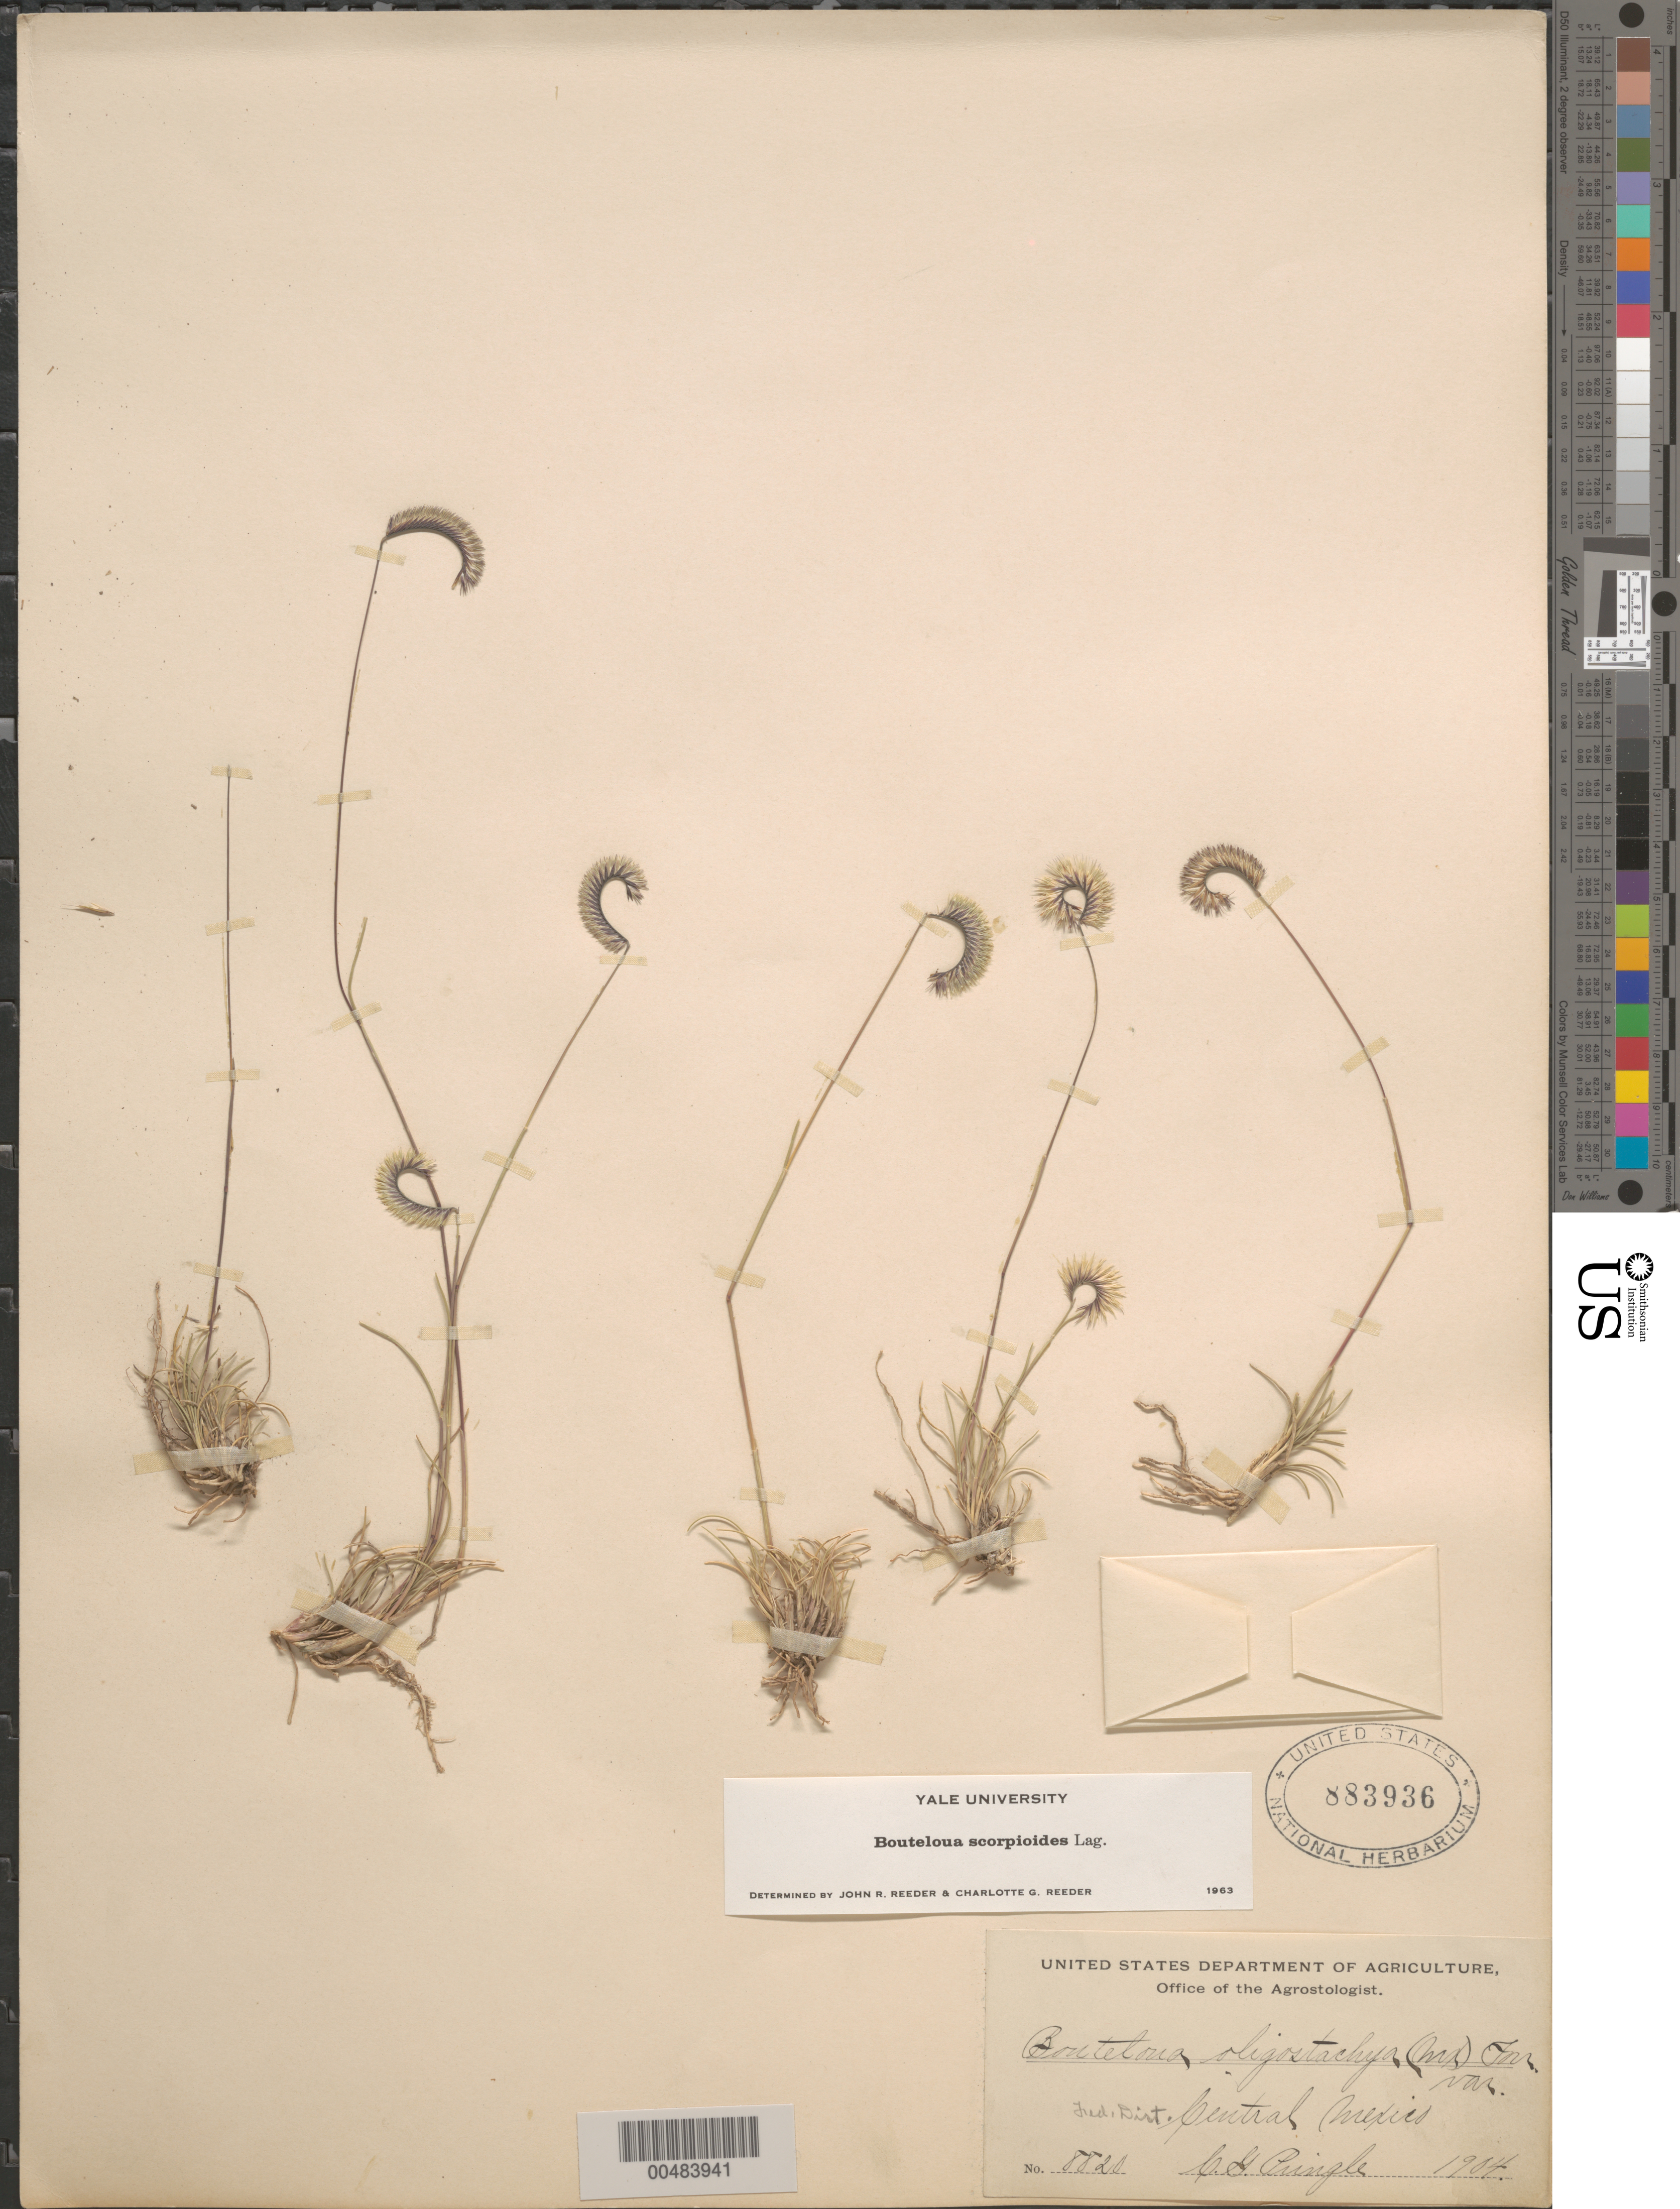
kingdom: Plantae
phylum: Tracheophyta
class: Liliopsida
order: Poales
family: Poaceae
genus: Bouteloua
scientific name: Bouteloua scorpioides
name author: Lag.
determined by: Reeder, J. R.; Reeder, C. G.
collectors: C. G. Pringle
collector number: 8820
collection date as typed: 1904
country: Mexico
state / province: Distrito Federal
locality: Central Mexico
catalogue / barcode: US 883936